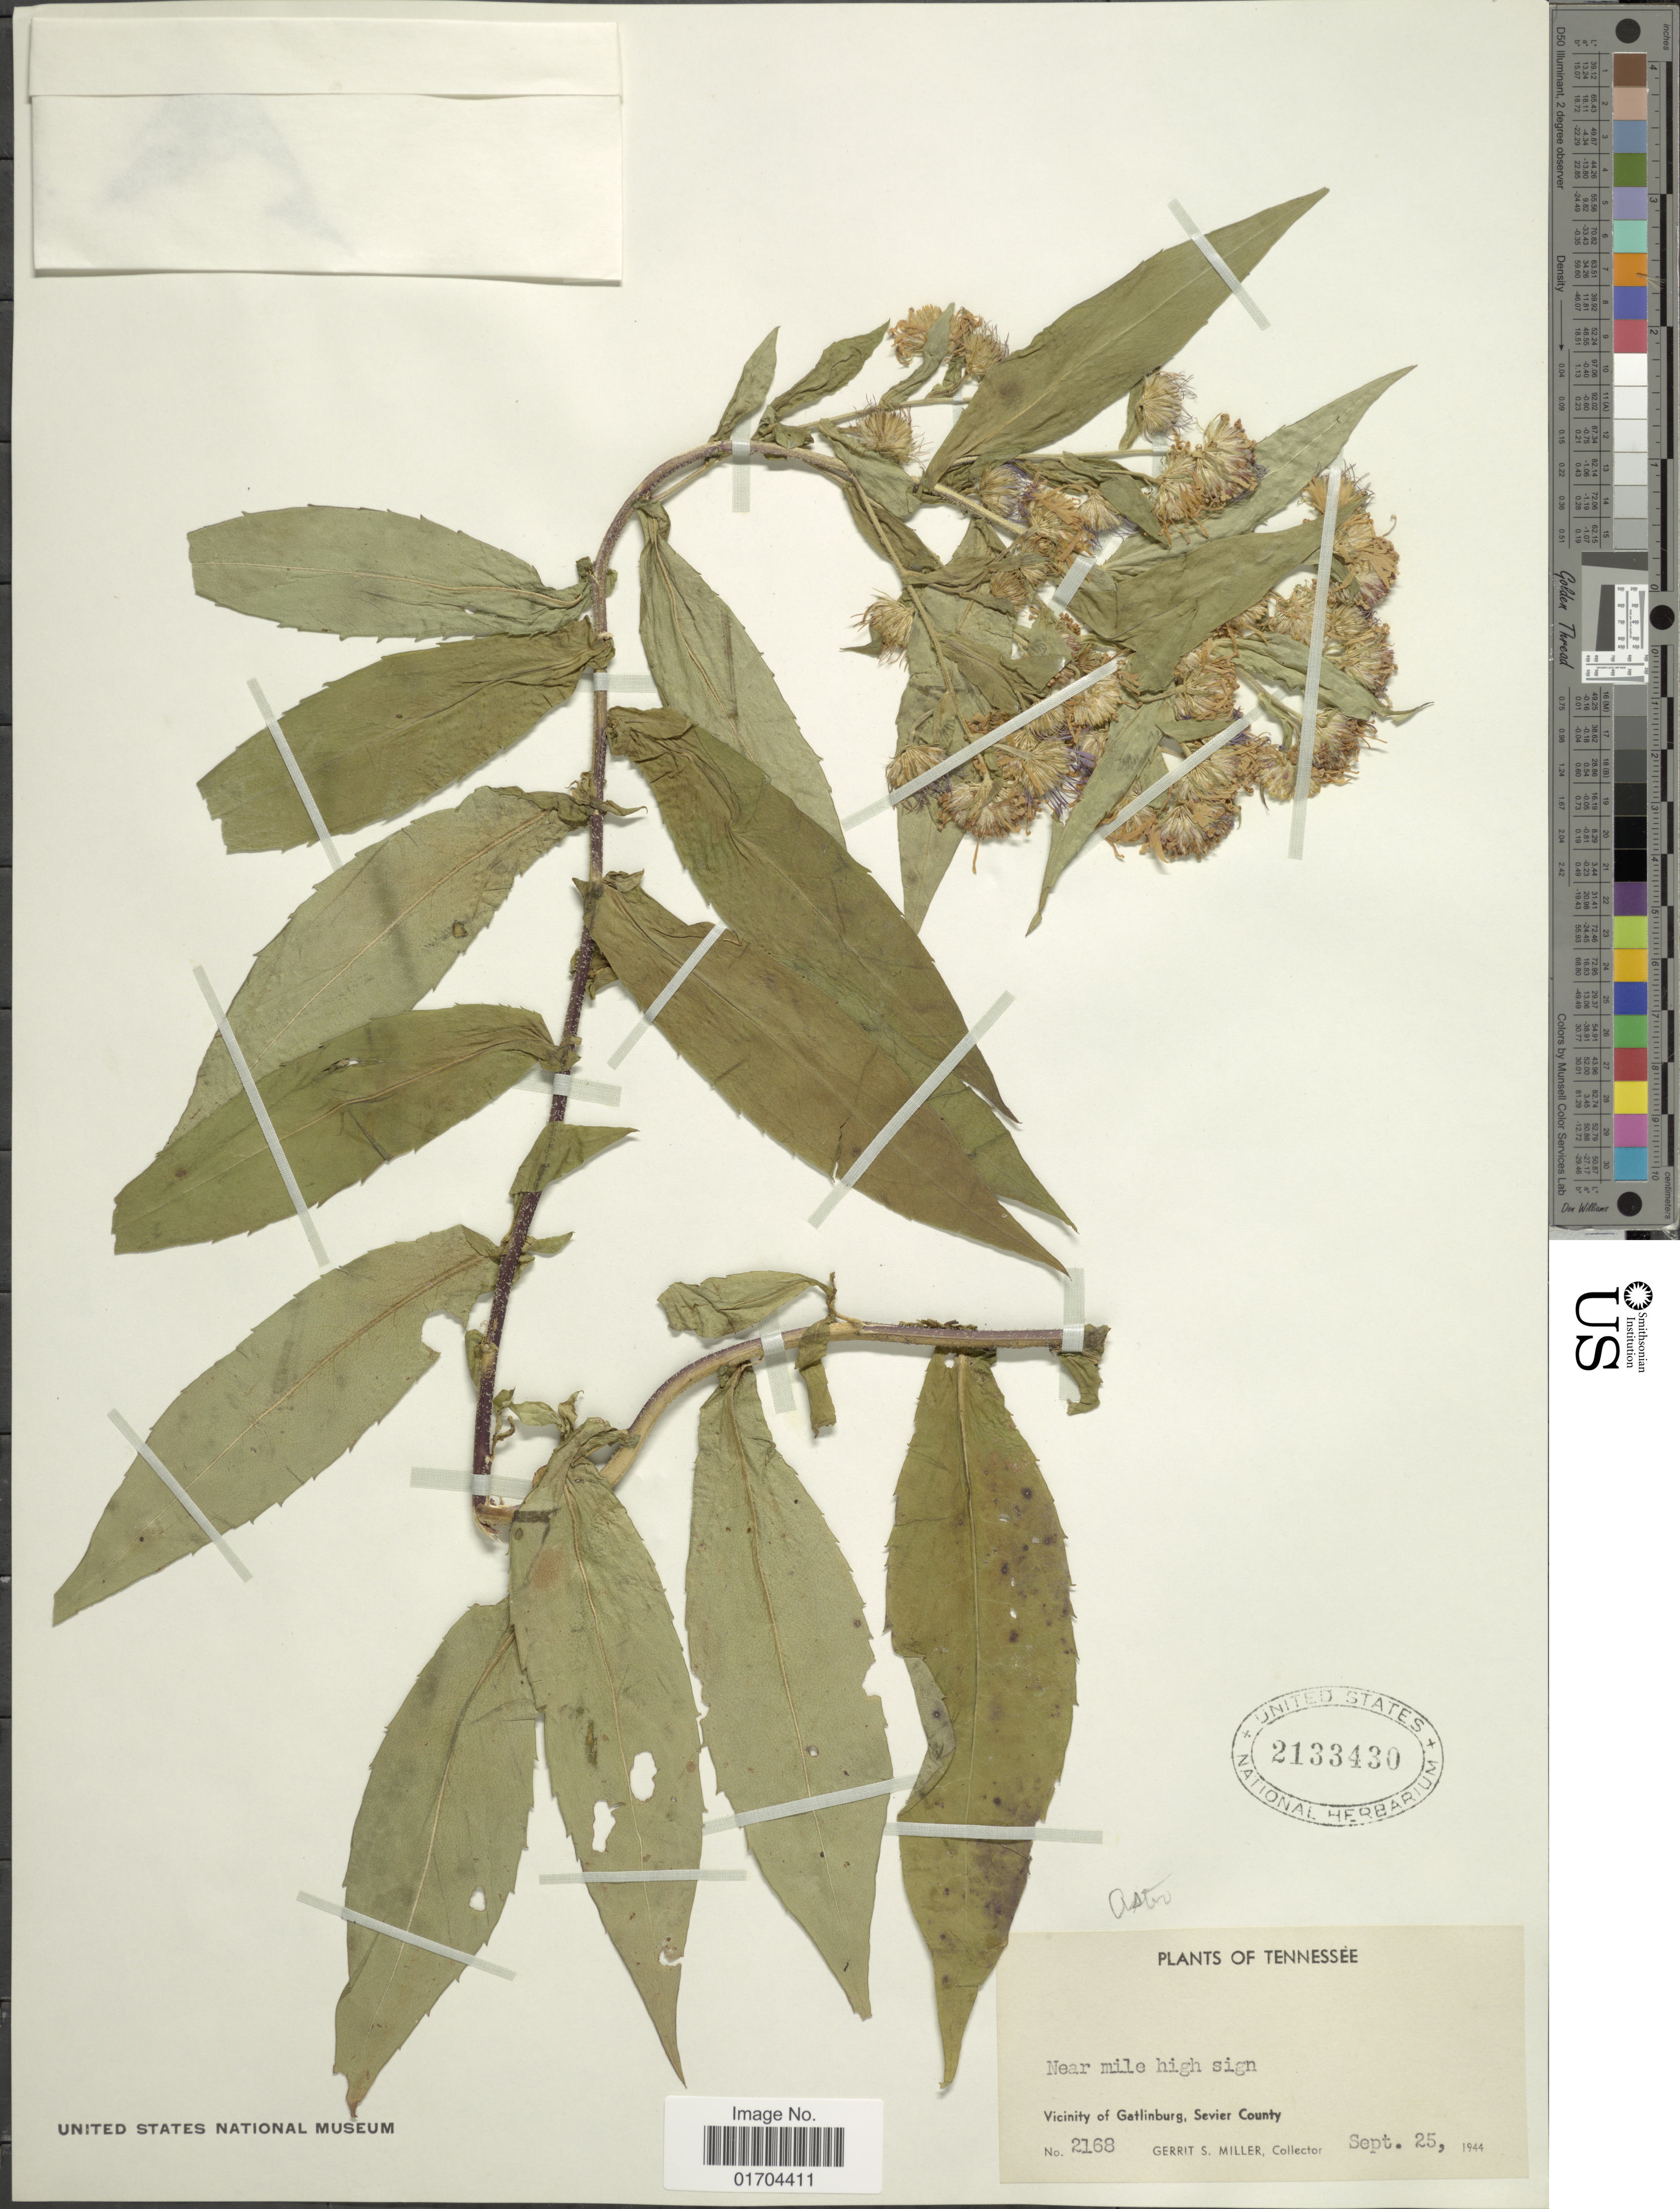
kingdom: Plantae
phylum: Tracheophyta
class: Magnoliopsida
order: Asterales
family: Asteraceae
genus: Symphyotrichum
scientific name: Symphyotrichum sp.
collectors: G. S. Miller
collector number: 2168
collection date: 1944-09-25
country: United States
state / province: Tennessee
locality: Near mile high sign, Vicinity of Gatlinburg, Sevier County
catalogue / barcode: US 2133430